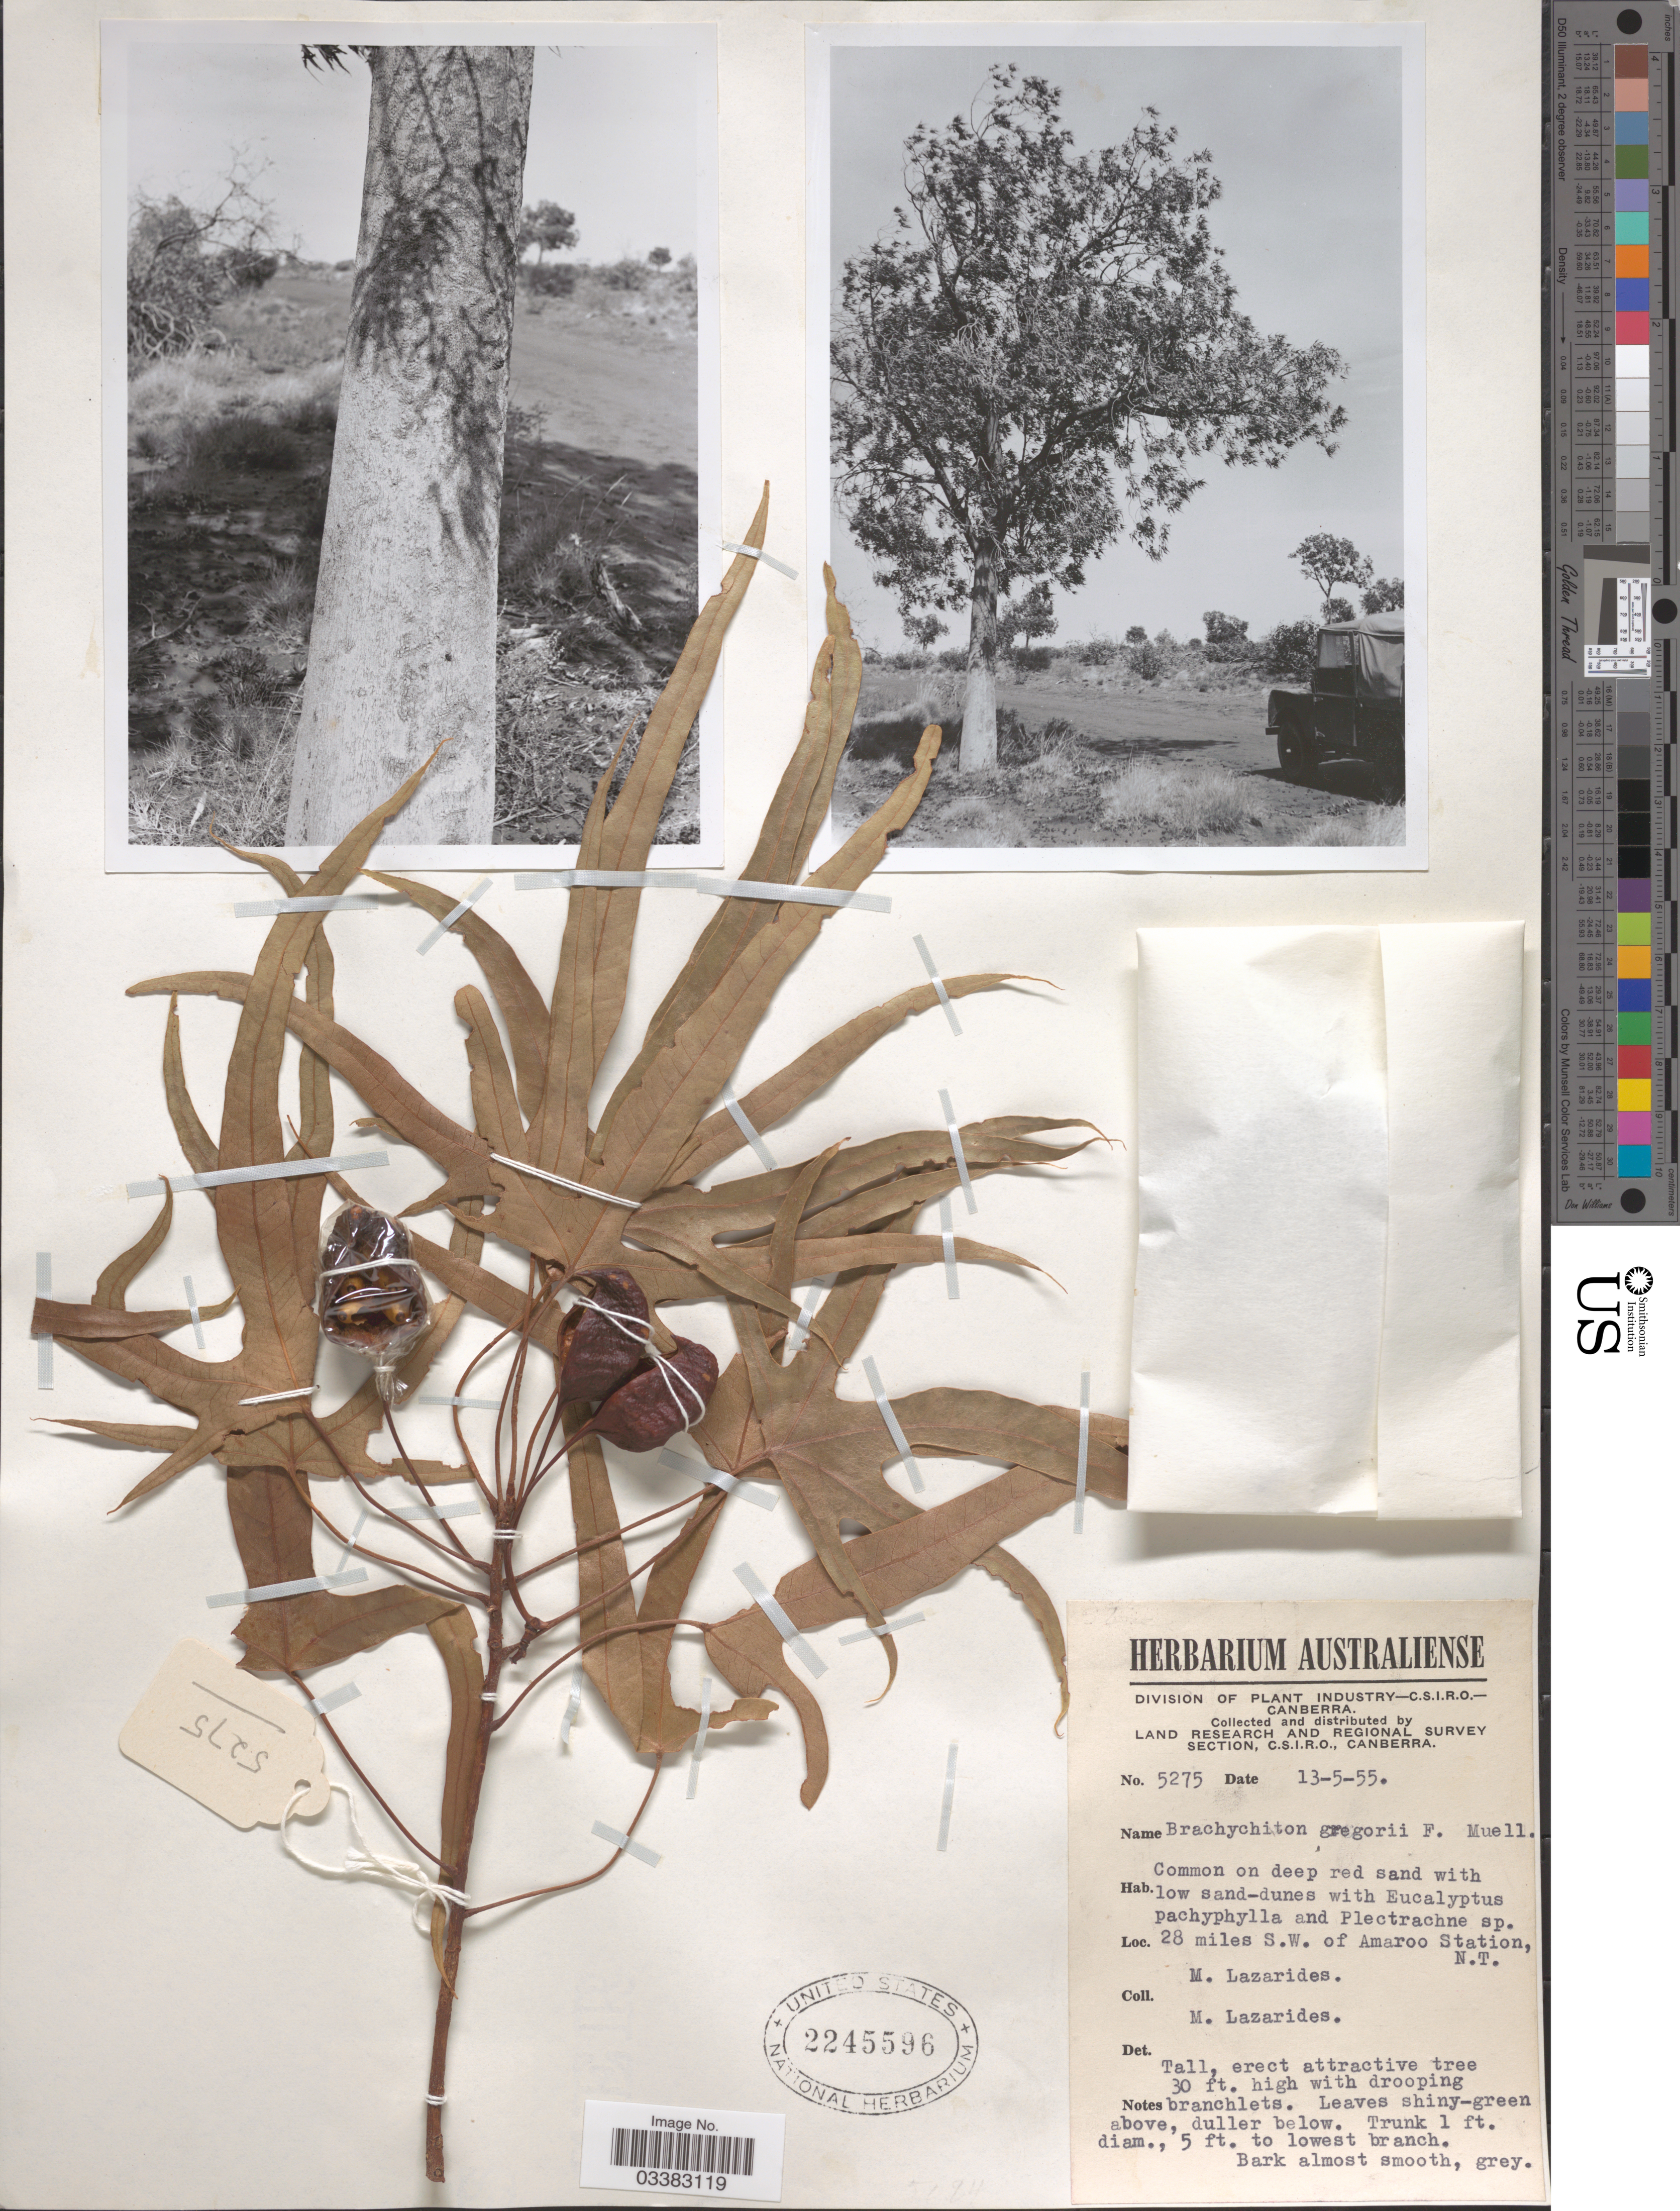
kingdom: Plantae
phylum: Tracheophyta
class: Magnoliopsida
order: Malvales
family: Malvaceae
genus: Brachychiton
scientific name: Brachychiton gregorii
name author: F. Muell.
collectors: M. Lazarides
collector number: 5275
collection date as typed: Transcribed d/m/y: 13/5/55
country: Australia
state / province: Northern Territory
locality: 28 miles S.W. of Amaroo Station, N.T.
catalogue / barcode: US 2245596